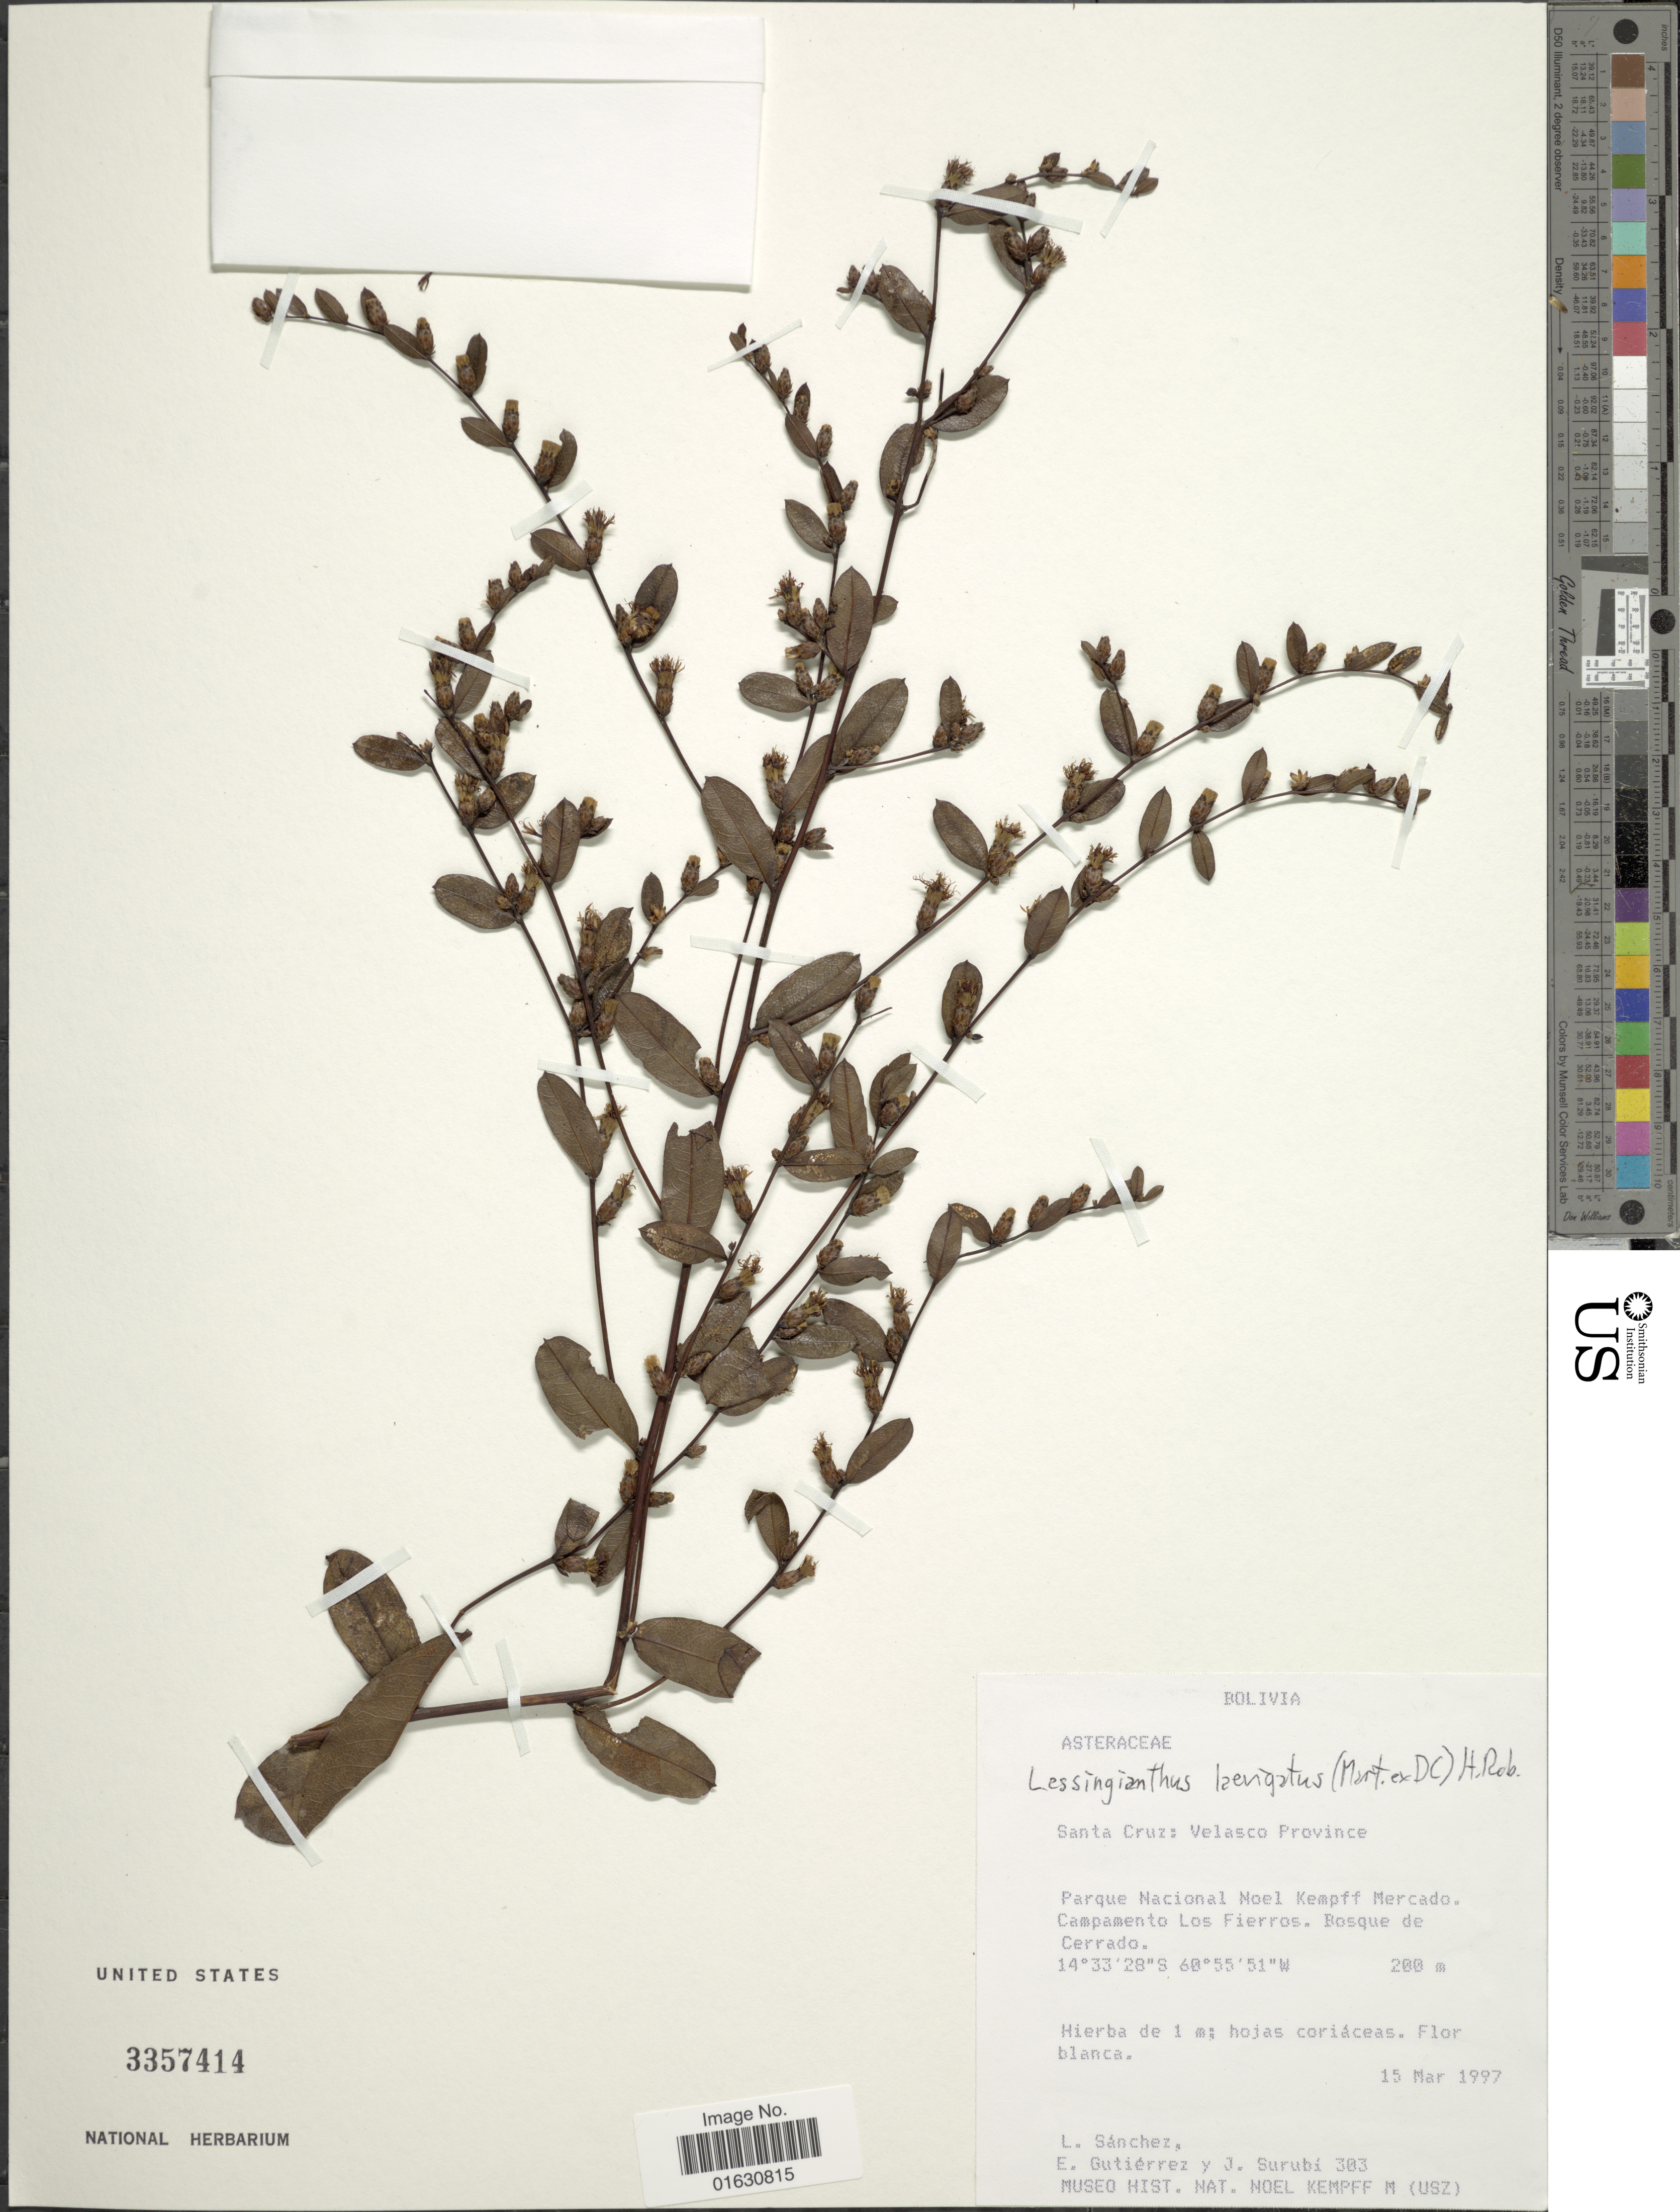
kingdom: Plantae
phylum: Tracheophyta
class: Magnoliopsida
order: Asterales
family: Asteraceae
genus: Lessingianthus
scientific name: Lessingianthus laevigatus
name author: (Mart. ex DC.) H. Rob.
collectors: L. Sanchez, E. Gutiérrez & J. Surubí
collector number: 303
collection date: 1997-03-15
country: Bolivia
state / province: Santa Cruz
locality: Velasco Province, Parque Nacional Moel Kempff Mercado. Campamento Los Fierros. Bosque de Cerrado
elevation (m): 200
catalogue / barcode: US 3357414